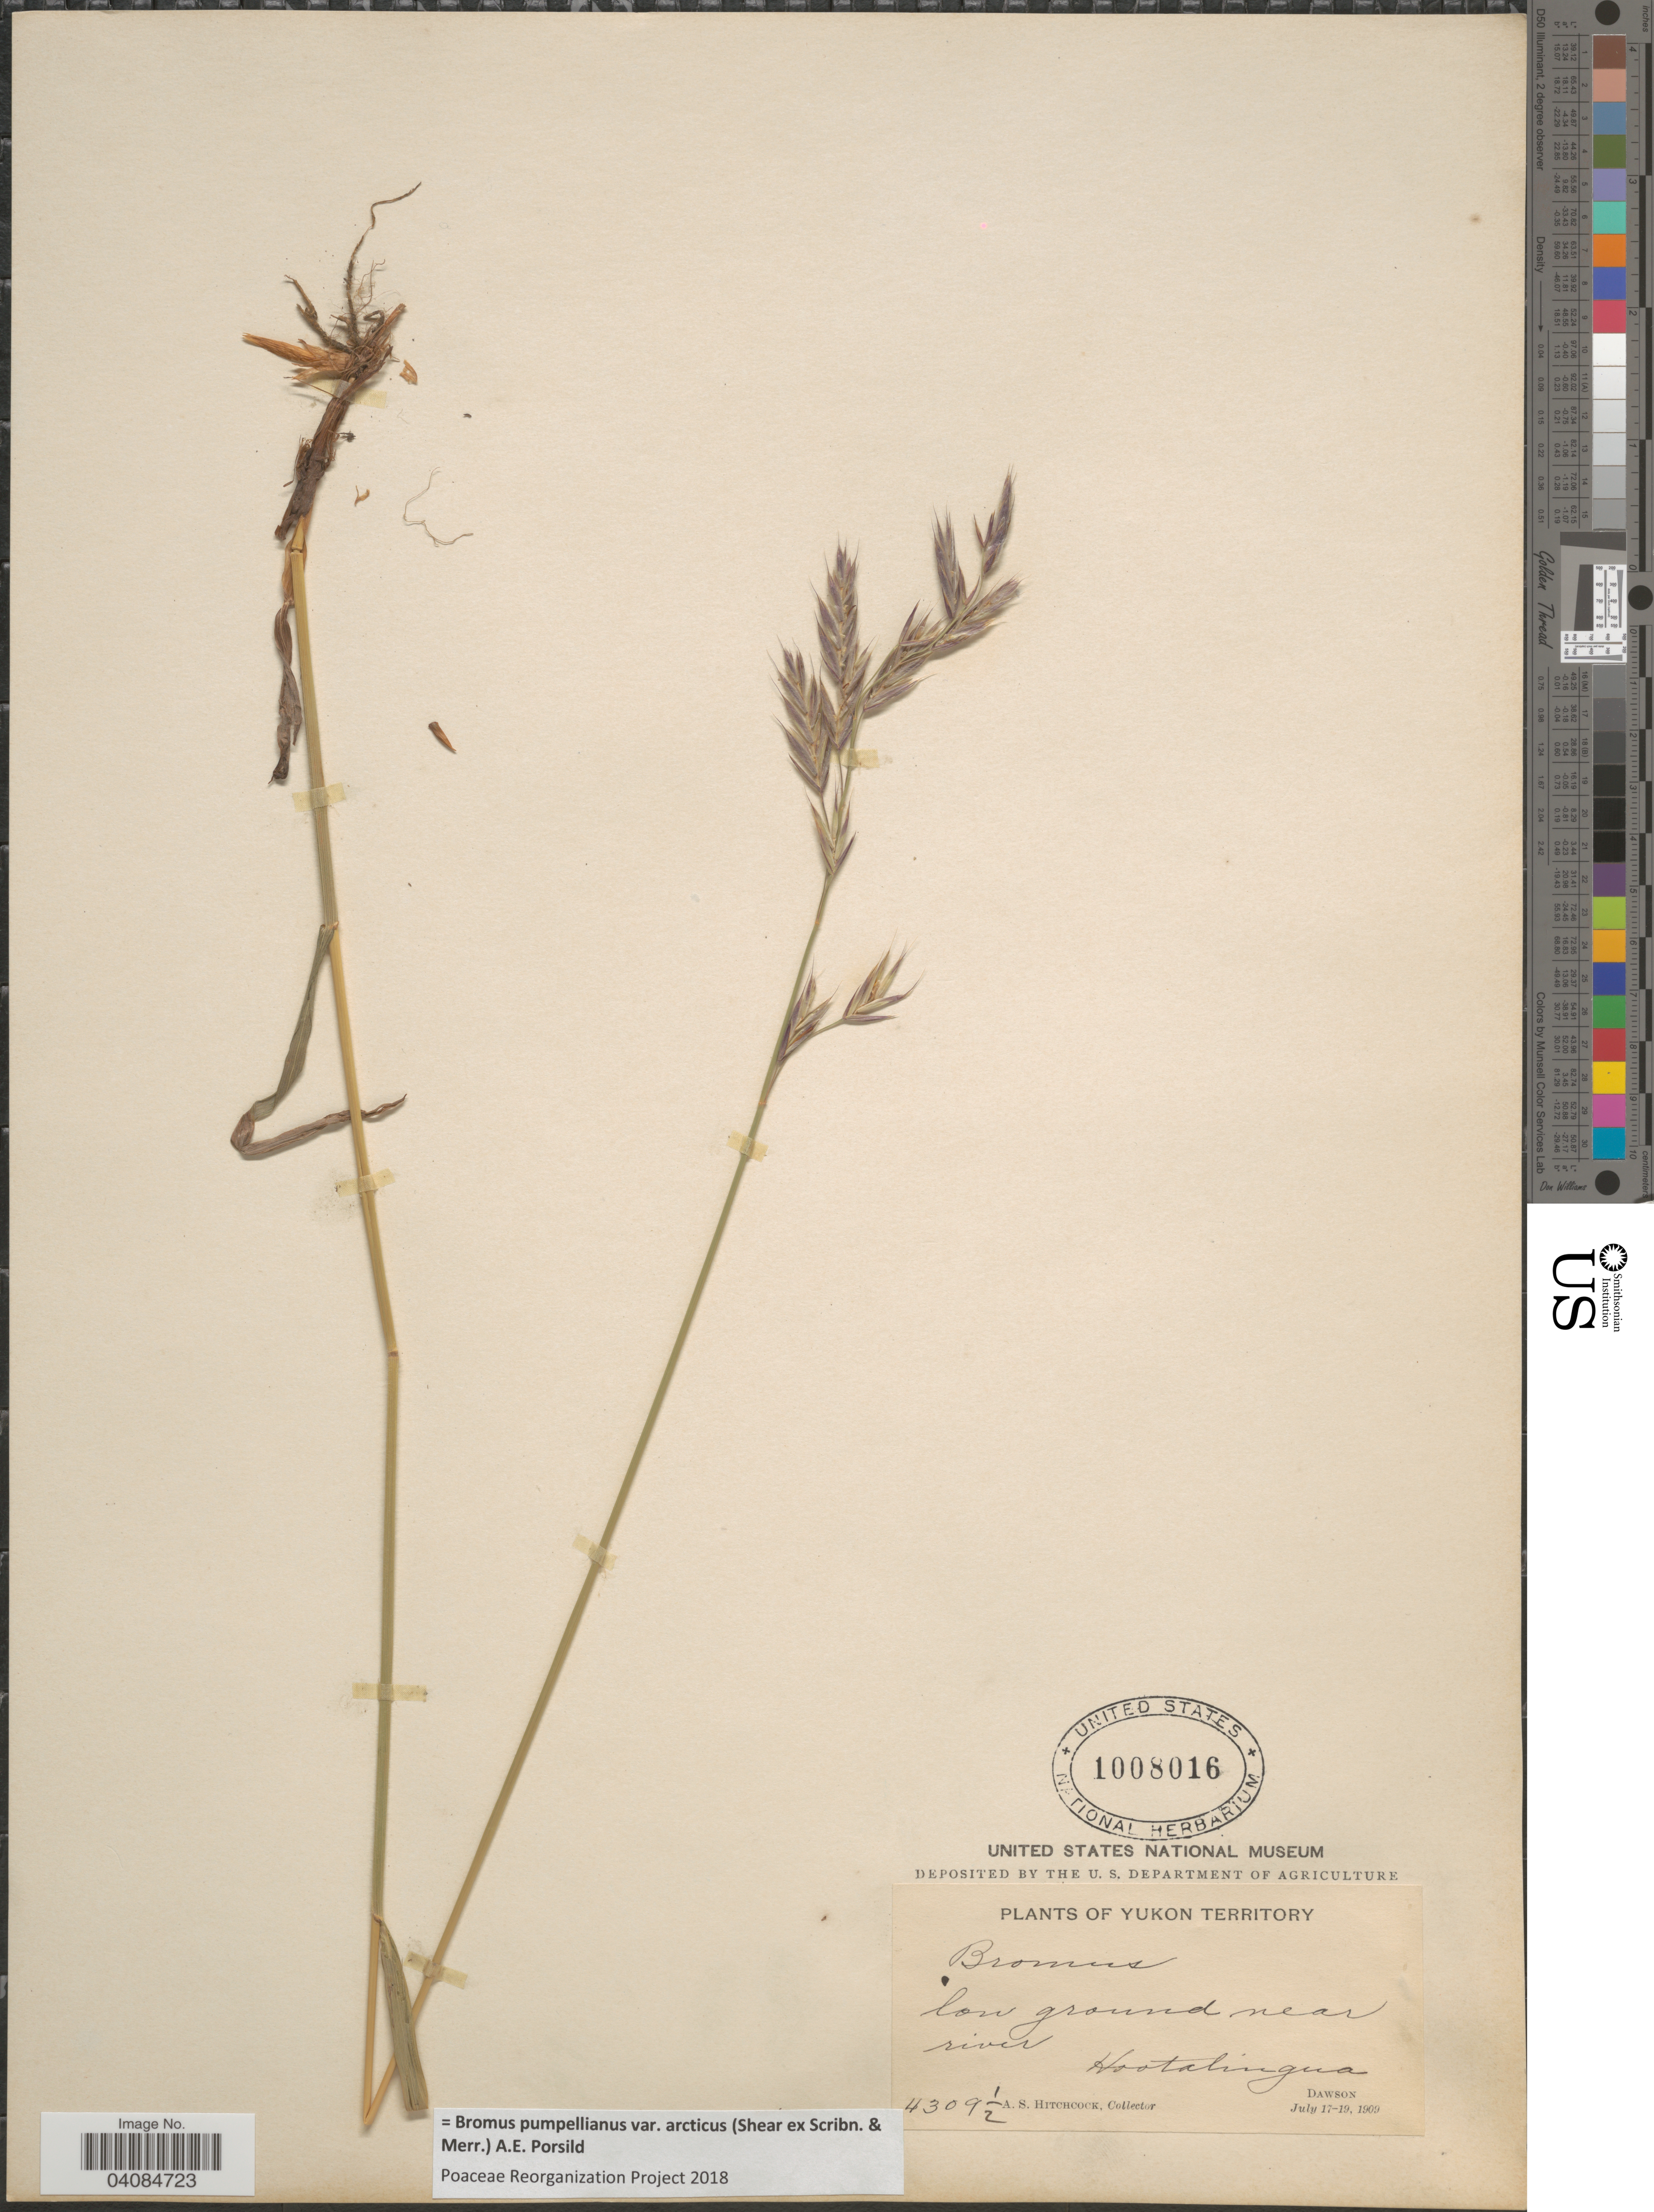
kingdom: Plantae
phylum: Tracheophyta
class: Liliopsida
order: Poales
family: Poaceae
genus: Bromus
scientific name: Bromus pumpellianus var. arcticus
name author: (Shear ex Scribn. & Merr.) A.E. Porsild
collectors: A. S. Hitchcock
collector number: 4309½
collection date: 1909-07-17/1909-07-19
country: Canada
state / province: Yukon Territory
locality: Low ground near river. Hootalingua. Dawson.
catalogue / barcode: US 1008016